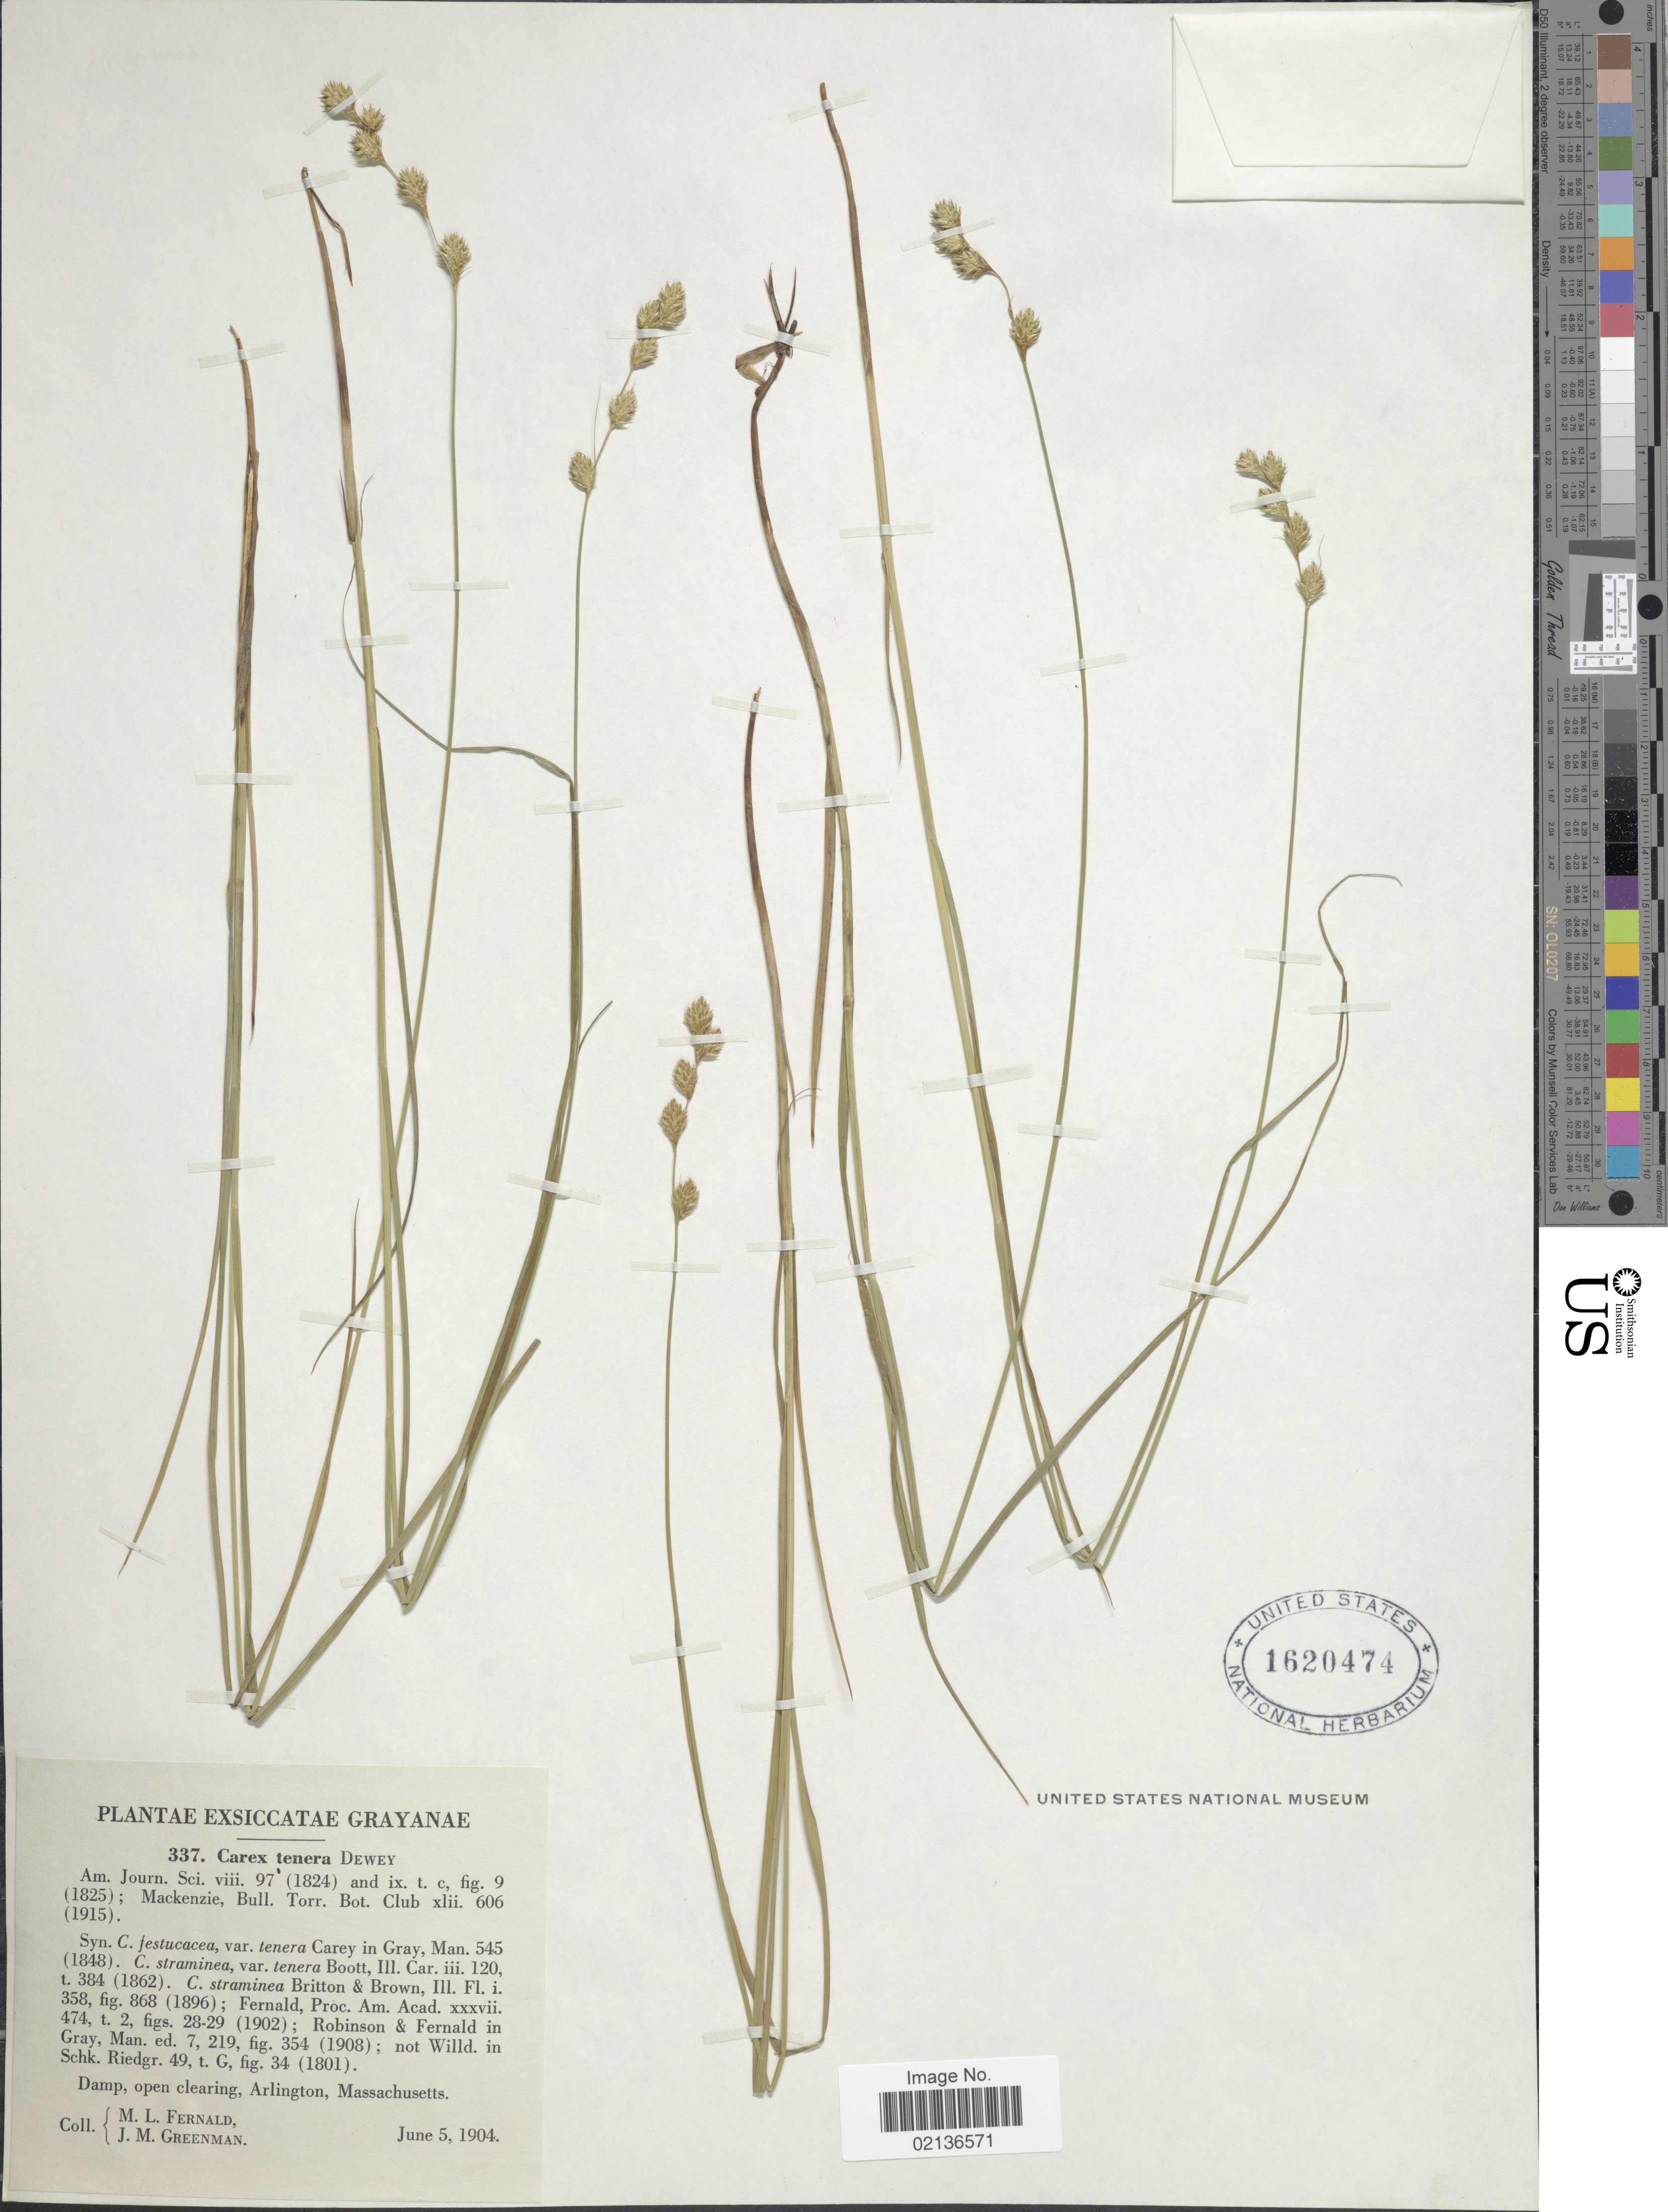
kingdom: Plantae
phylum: Tracheophyta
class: Liliopsida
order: Poales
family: Cyperaceae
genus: Carex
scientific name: Carex tenera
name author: Dewey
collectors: M. L. Fernald & J. M. Greenman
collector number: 337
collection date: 1904-06-05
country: United States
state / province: Massachusetts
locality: Damp, open clearing, Arlington, Massachusetts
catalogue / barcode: US 1620474